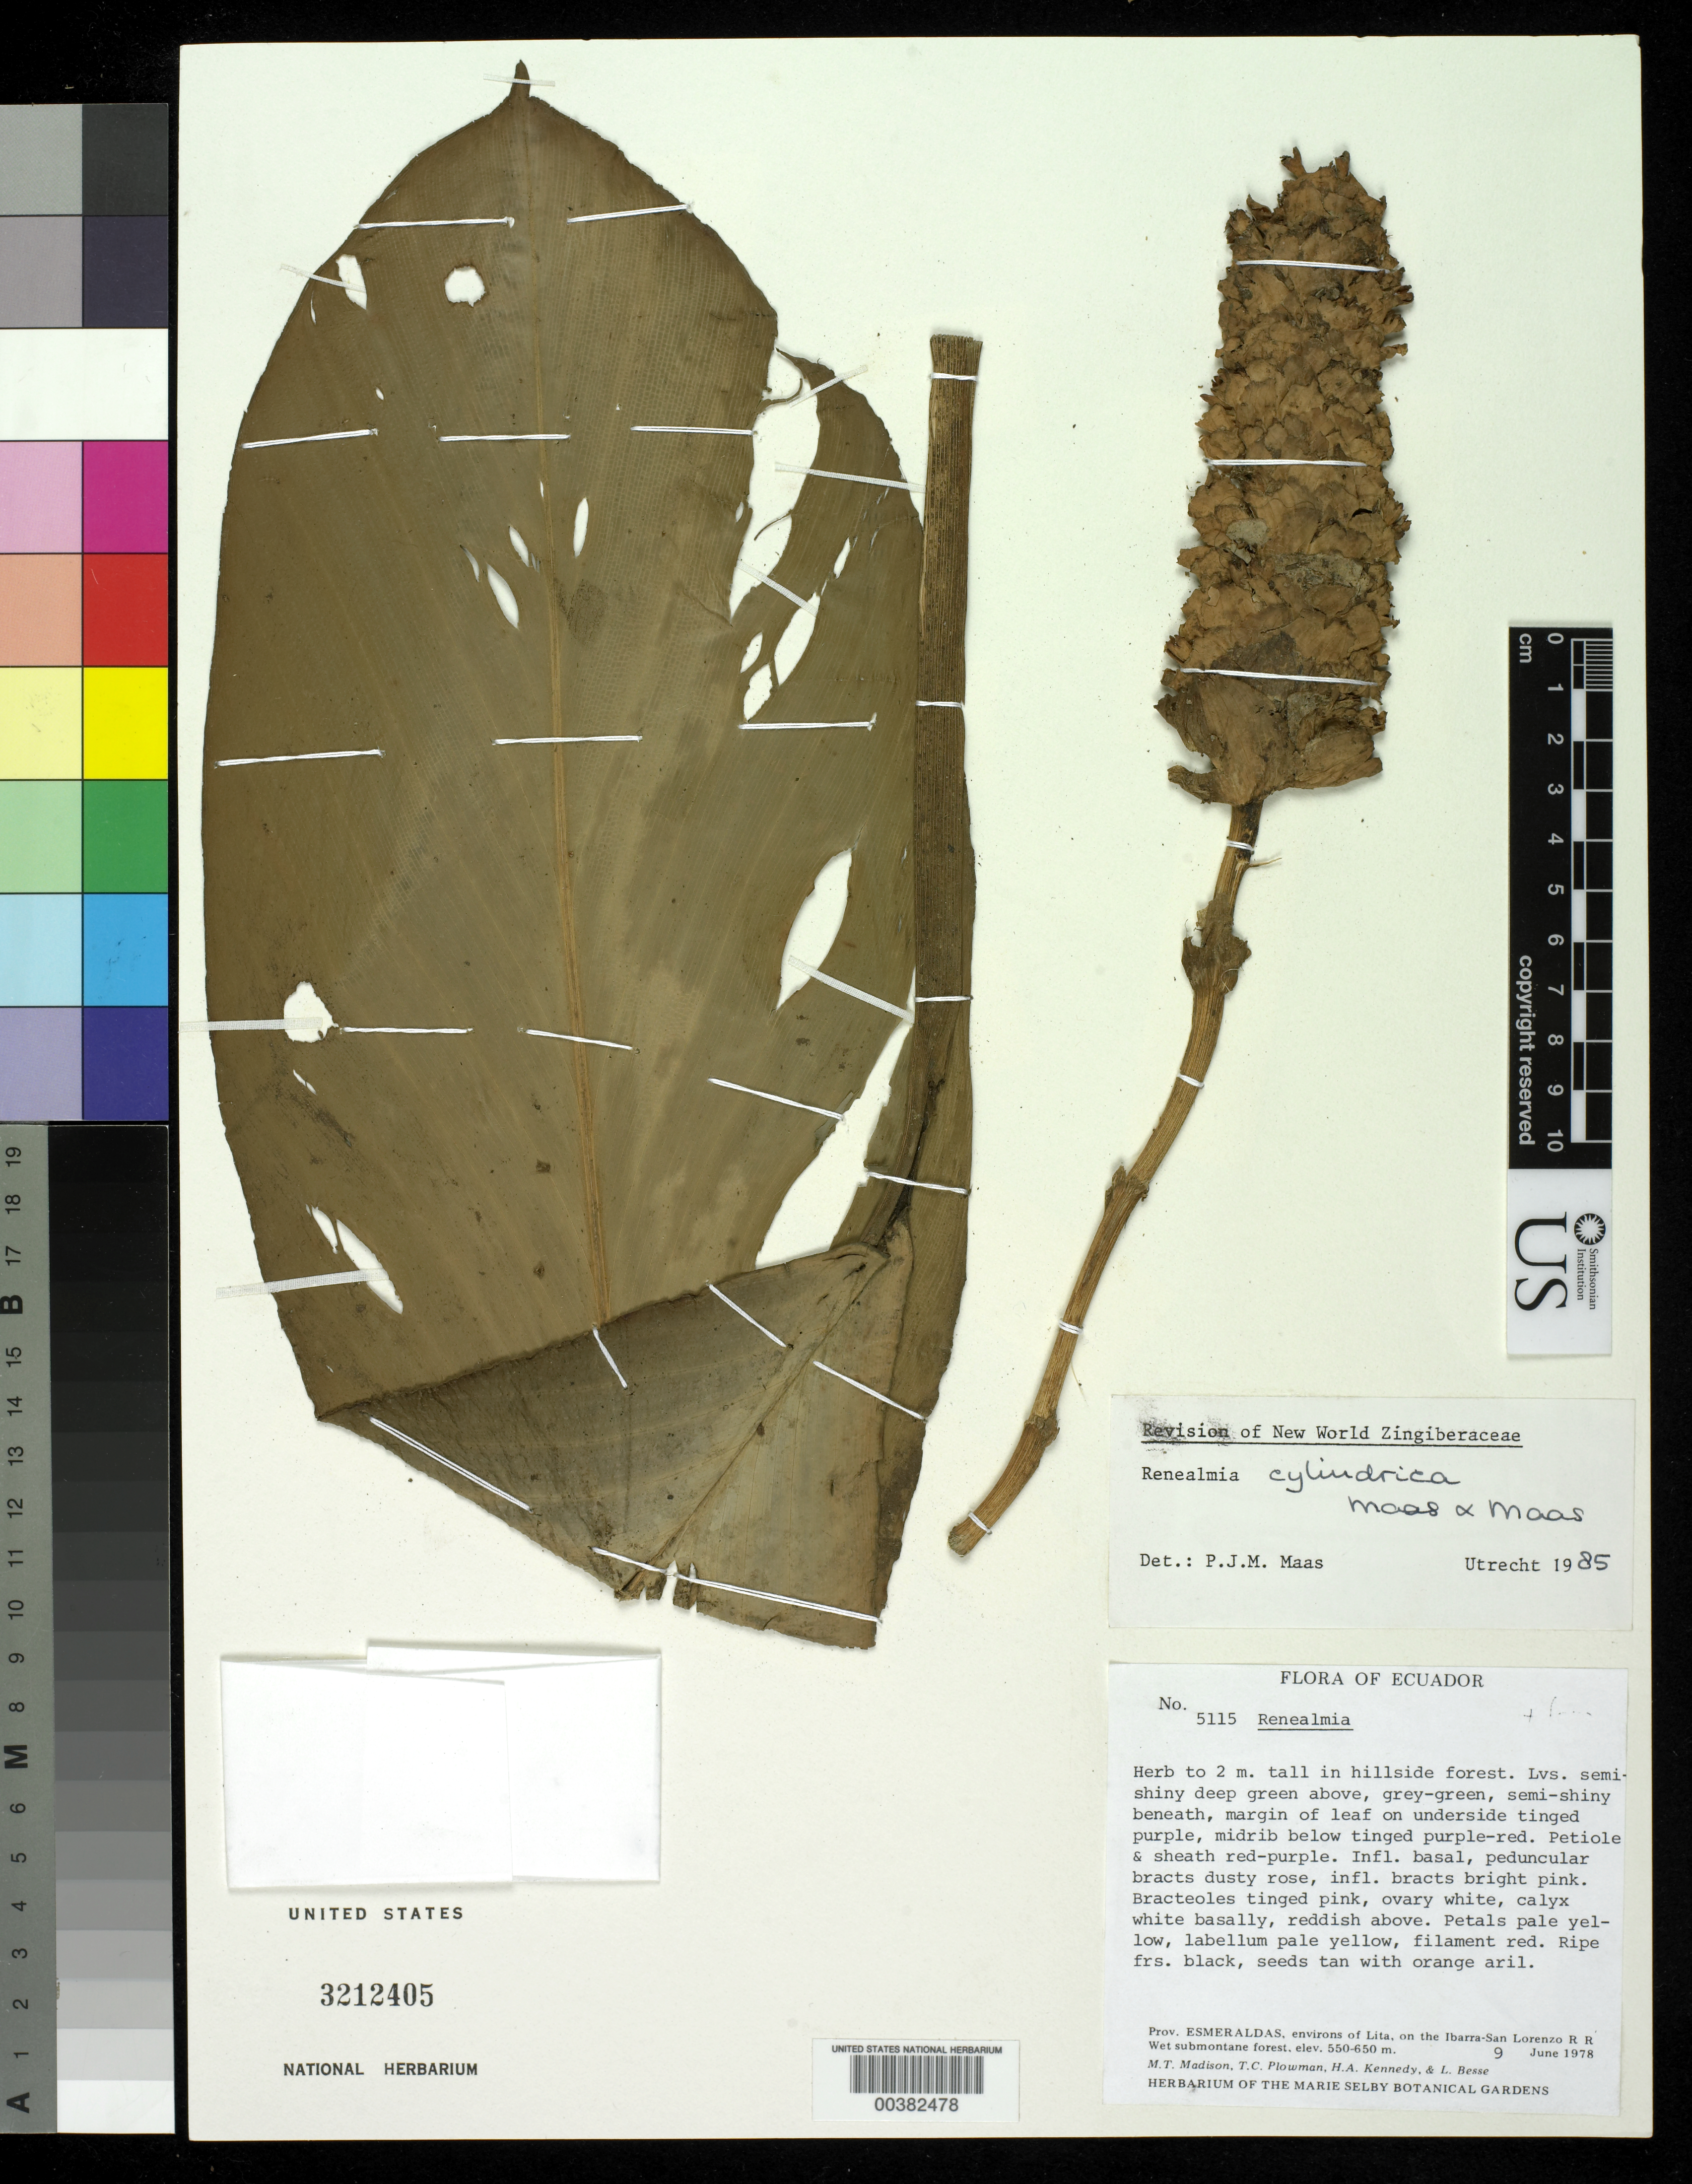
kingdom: Plantae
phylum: Tracheophyta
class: Liliopsida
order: Zingiberales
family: Zingiberaceae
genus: Renealmia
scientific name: Renealmia cylindrica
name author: Mass & H. Maas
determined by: Maas, Paul J. M.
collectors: M. T. Madison, T. Plowman, H. Kennedy & Libby Besse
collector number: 5115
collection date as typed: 09 Jun 1978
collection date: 1978-06-09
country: Ecuador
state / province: Esmeraldas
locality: Environs of Lita, on the ibarra-San Lorenzo River.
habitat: Wet submontane forest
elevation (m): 550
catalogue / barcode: US 3212405